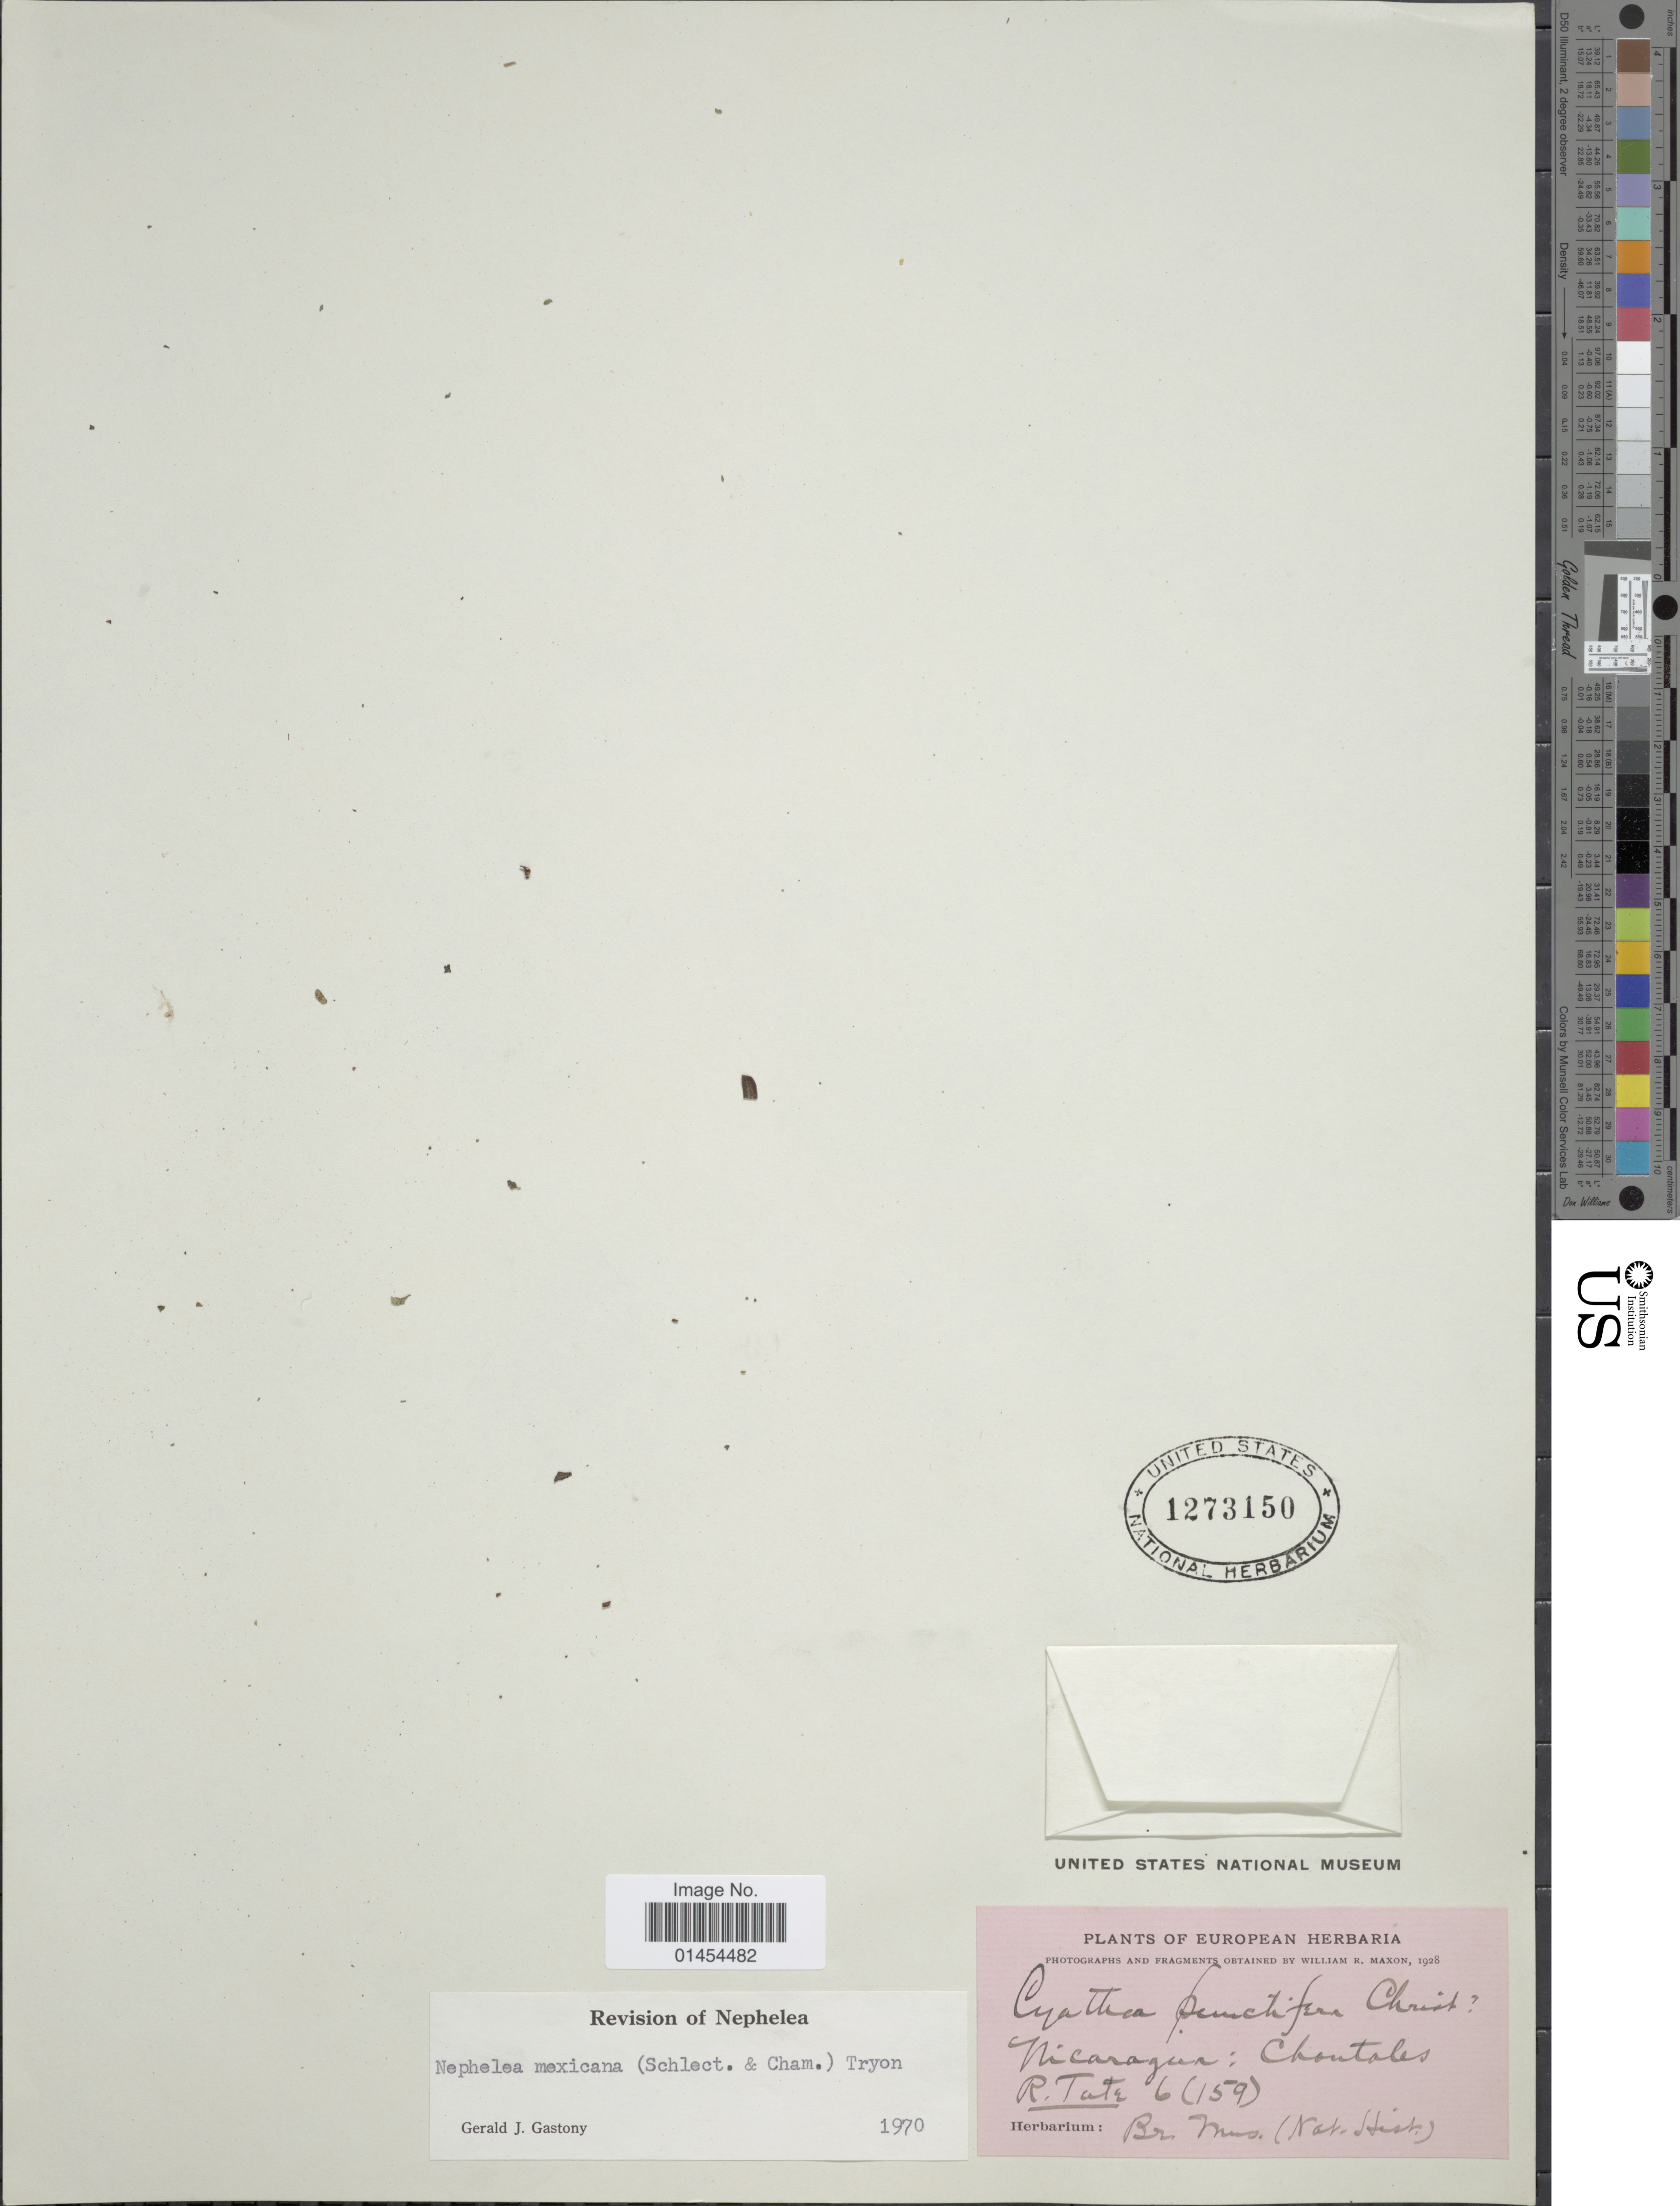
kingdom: Plantae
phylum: Tracheophyta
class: Polypodiopsida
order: Cyatheales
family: Cyatheaceae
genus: Alsophila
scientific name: Alsophila firma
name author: (Baker) D.S. Conant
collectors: R. Tate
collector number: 6 (159)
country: Nicaragua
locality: Chontales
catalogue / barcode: US 1273150